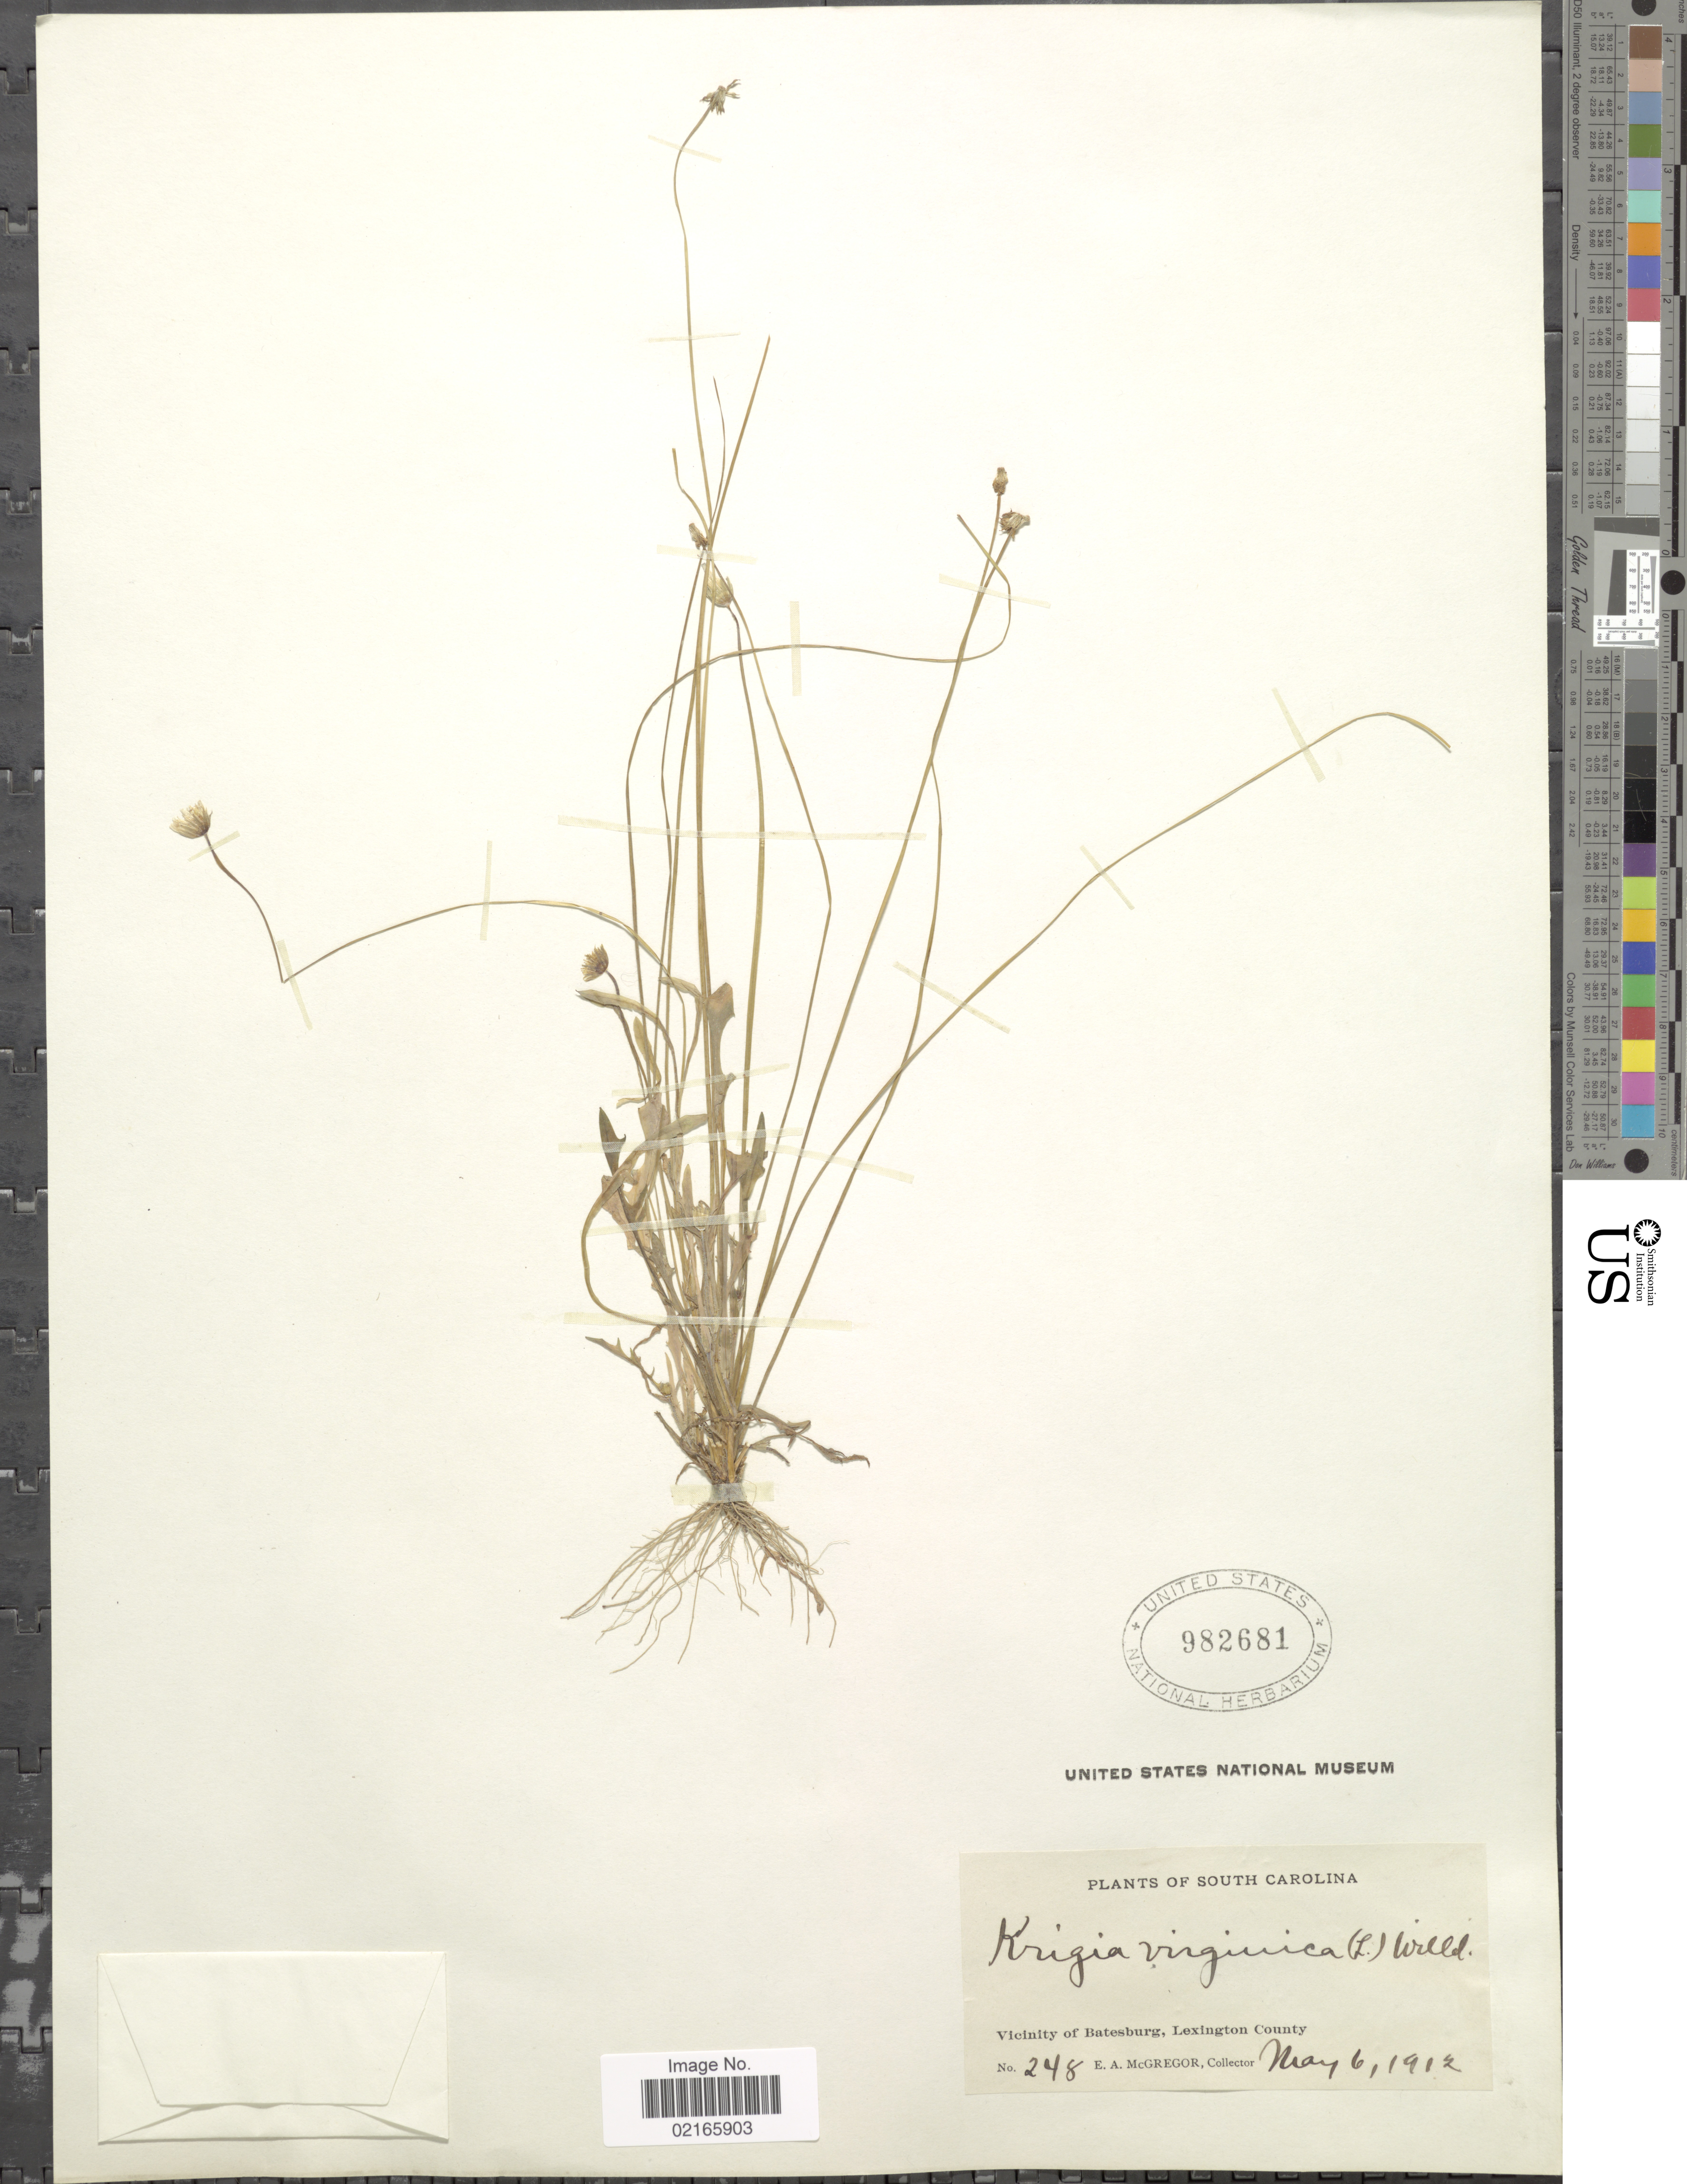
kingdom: Plantae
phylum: Tracheophyta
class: Magnoliopsida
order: Asterales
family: Asteraceae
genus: Krigia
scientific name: Krigia virginica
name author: (L.) Willd.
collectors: E. A. McGregor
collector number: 248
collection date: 1912-05-06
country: United States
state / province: South Carolina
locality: Vicinity of Batesburg, Lexington County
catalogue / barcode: US 982681